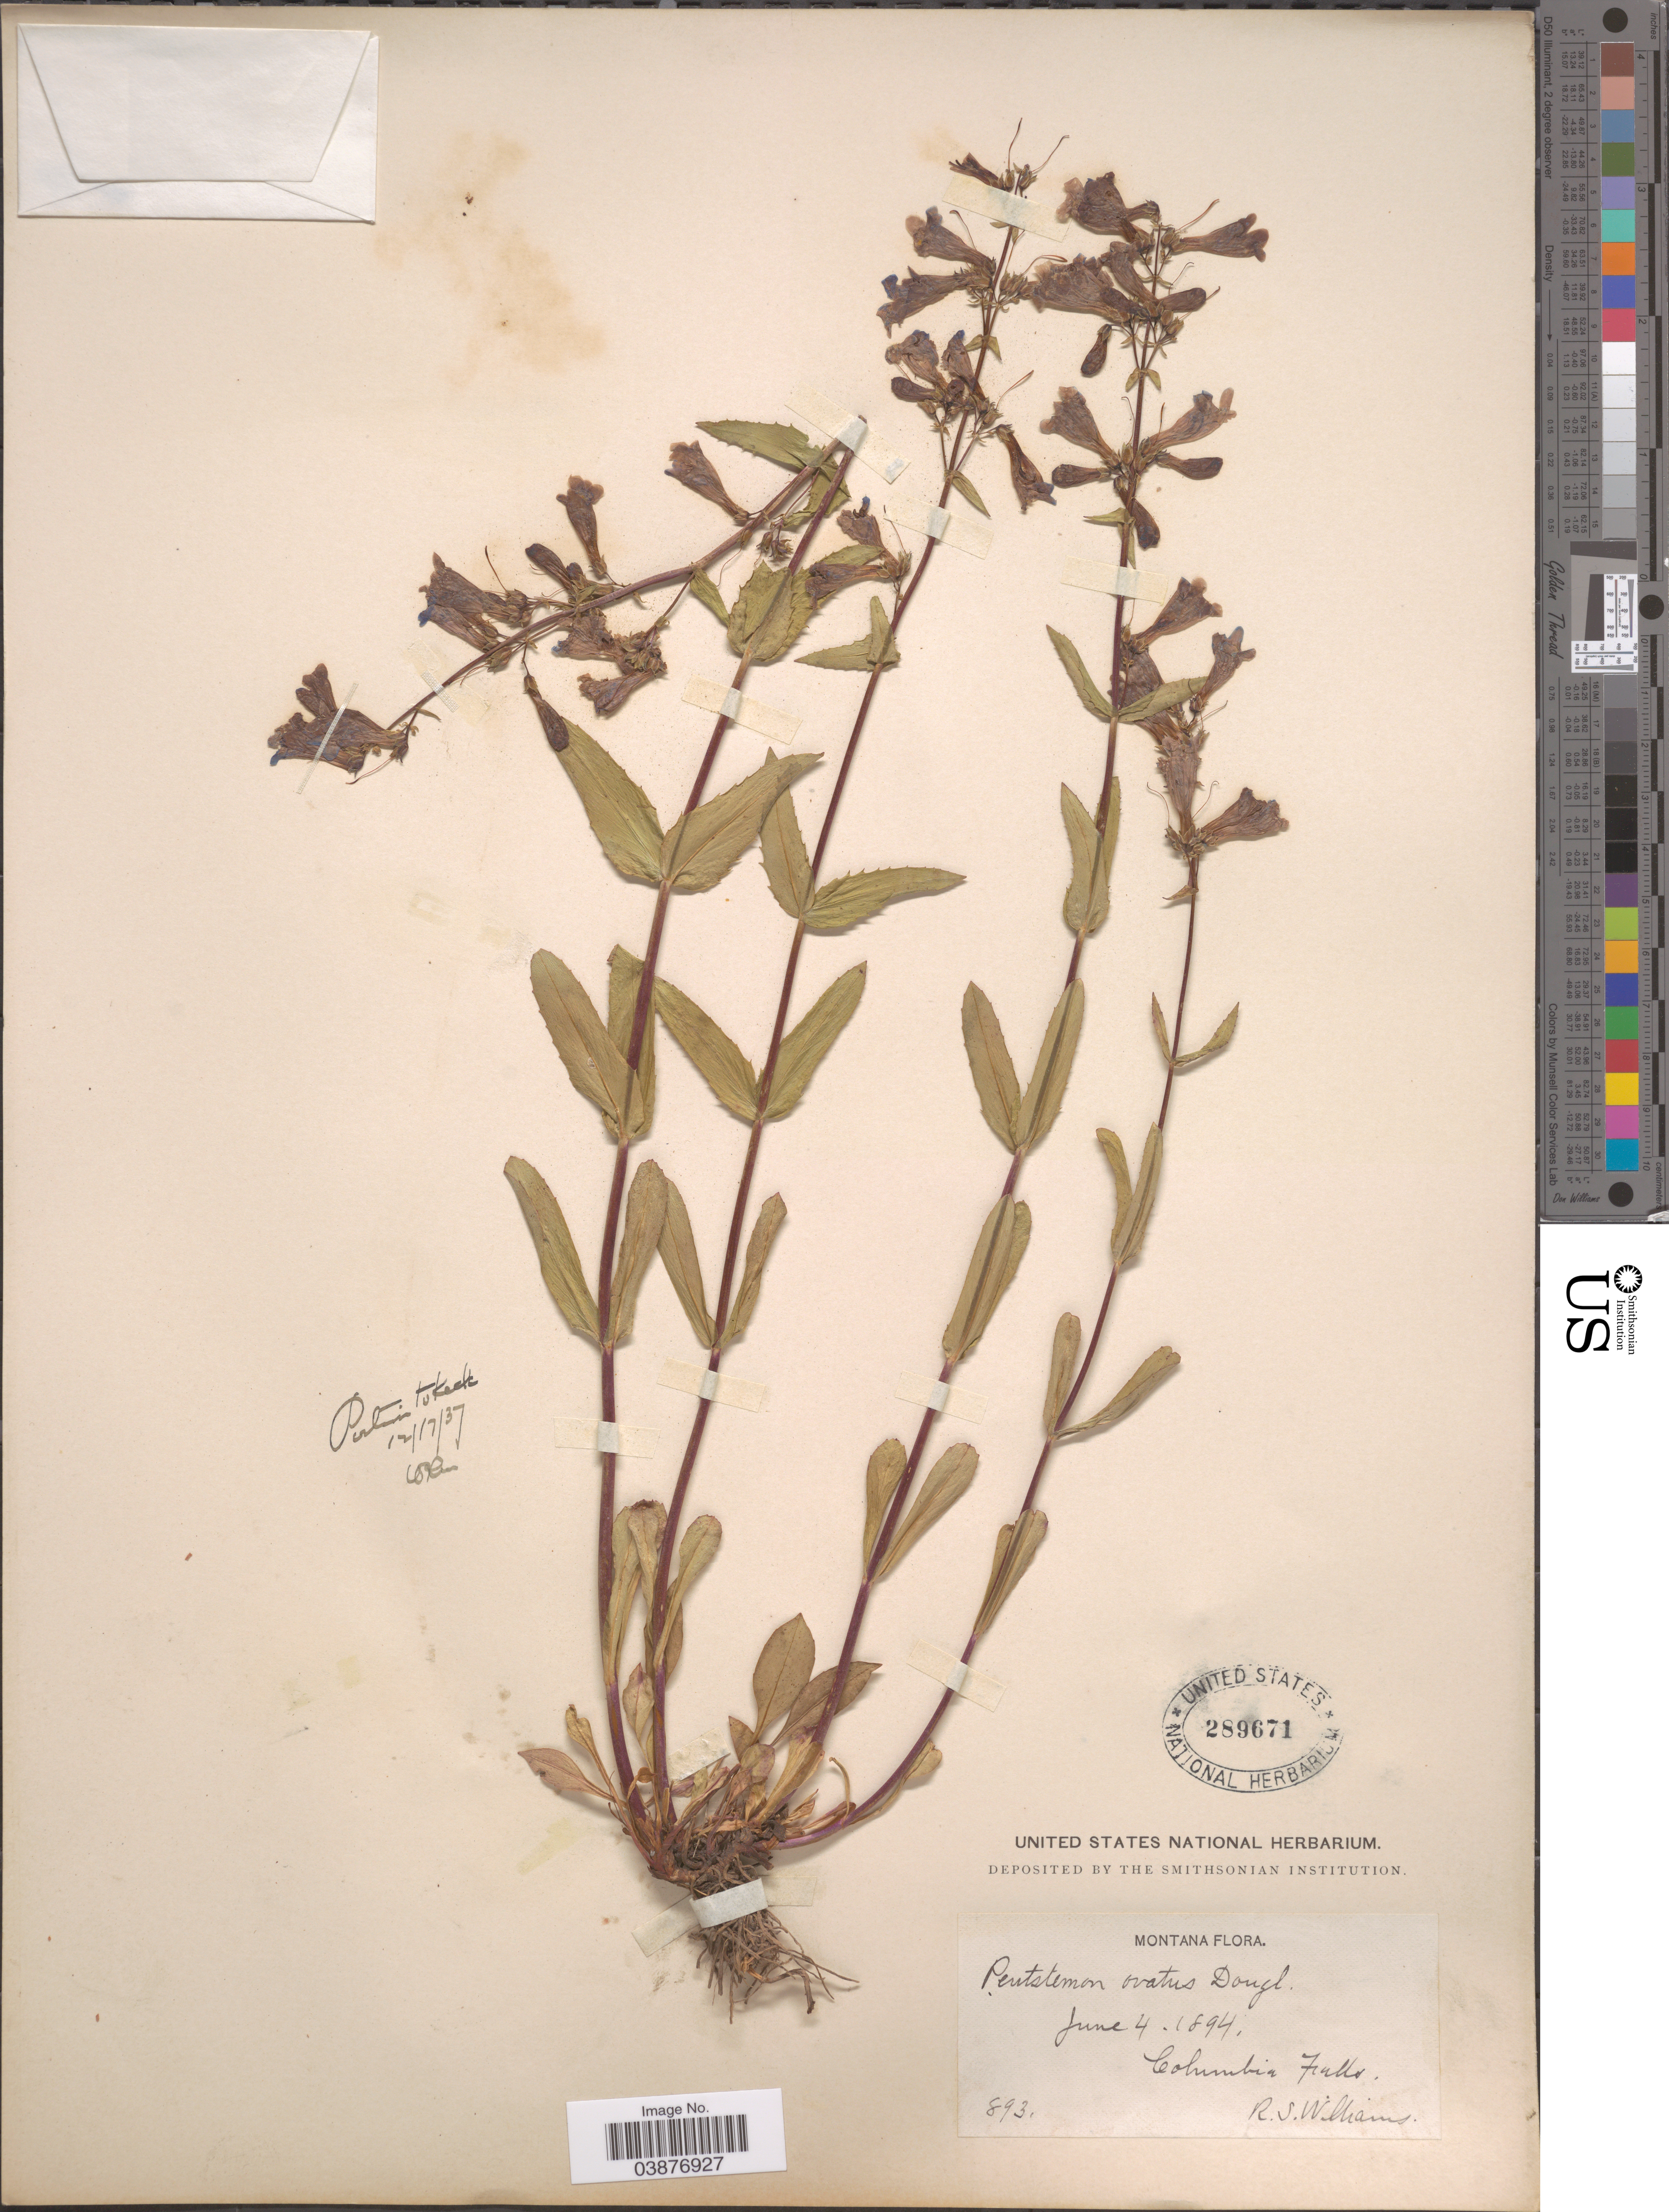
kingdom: Plantae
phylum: Tracheophyta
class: Magnoliopsida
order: Lamiales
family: Plantaginaceae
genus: Penstemon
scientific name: Penstemon ovatus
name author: Douglas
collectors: R. S. Williams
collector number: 893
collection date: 1894-06-04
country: United States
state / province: Montana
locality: Columbia Falls.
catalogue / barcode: US 289671